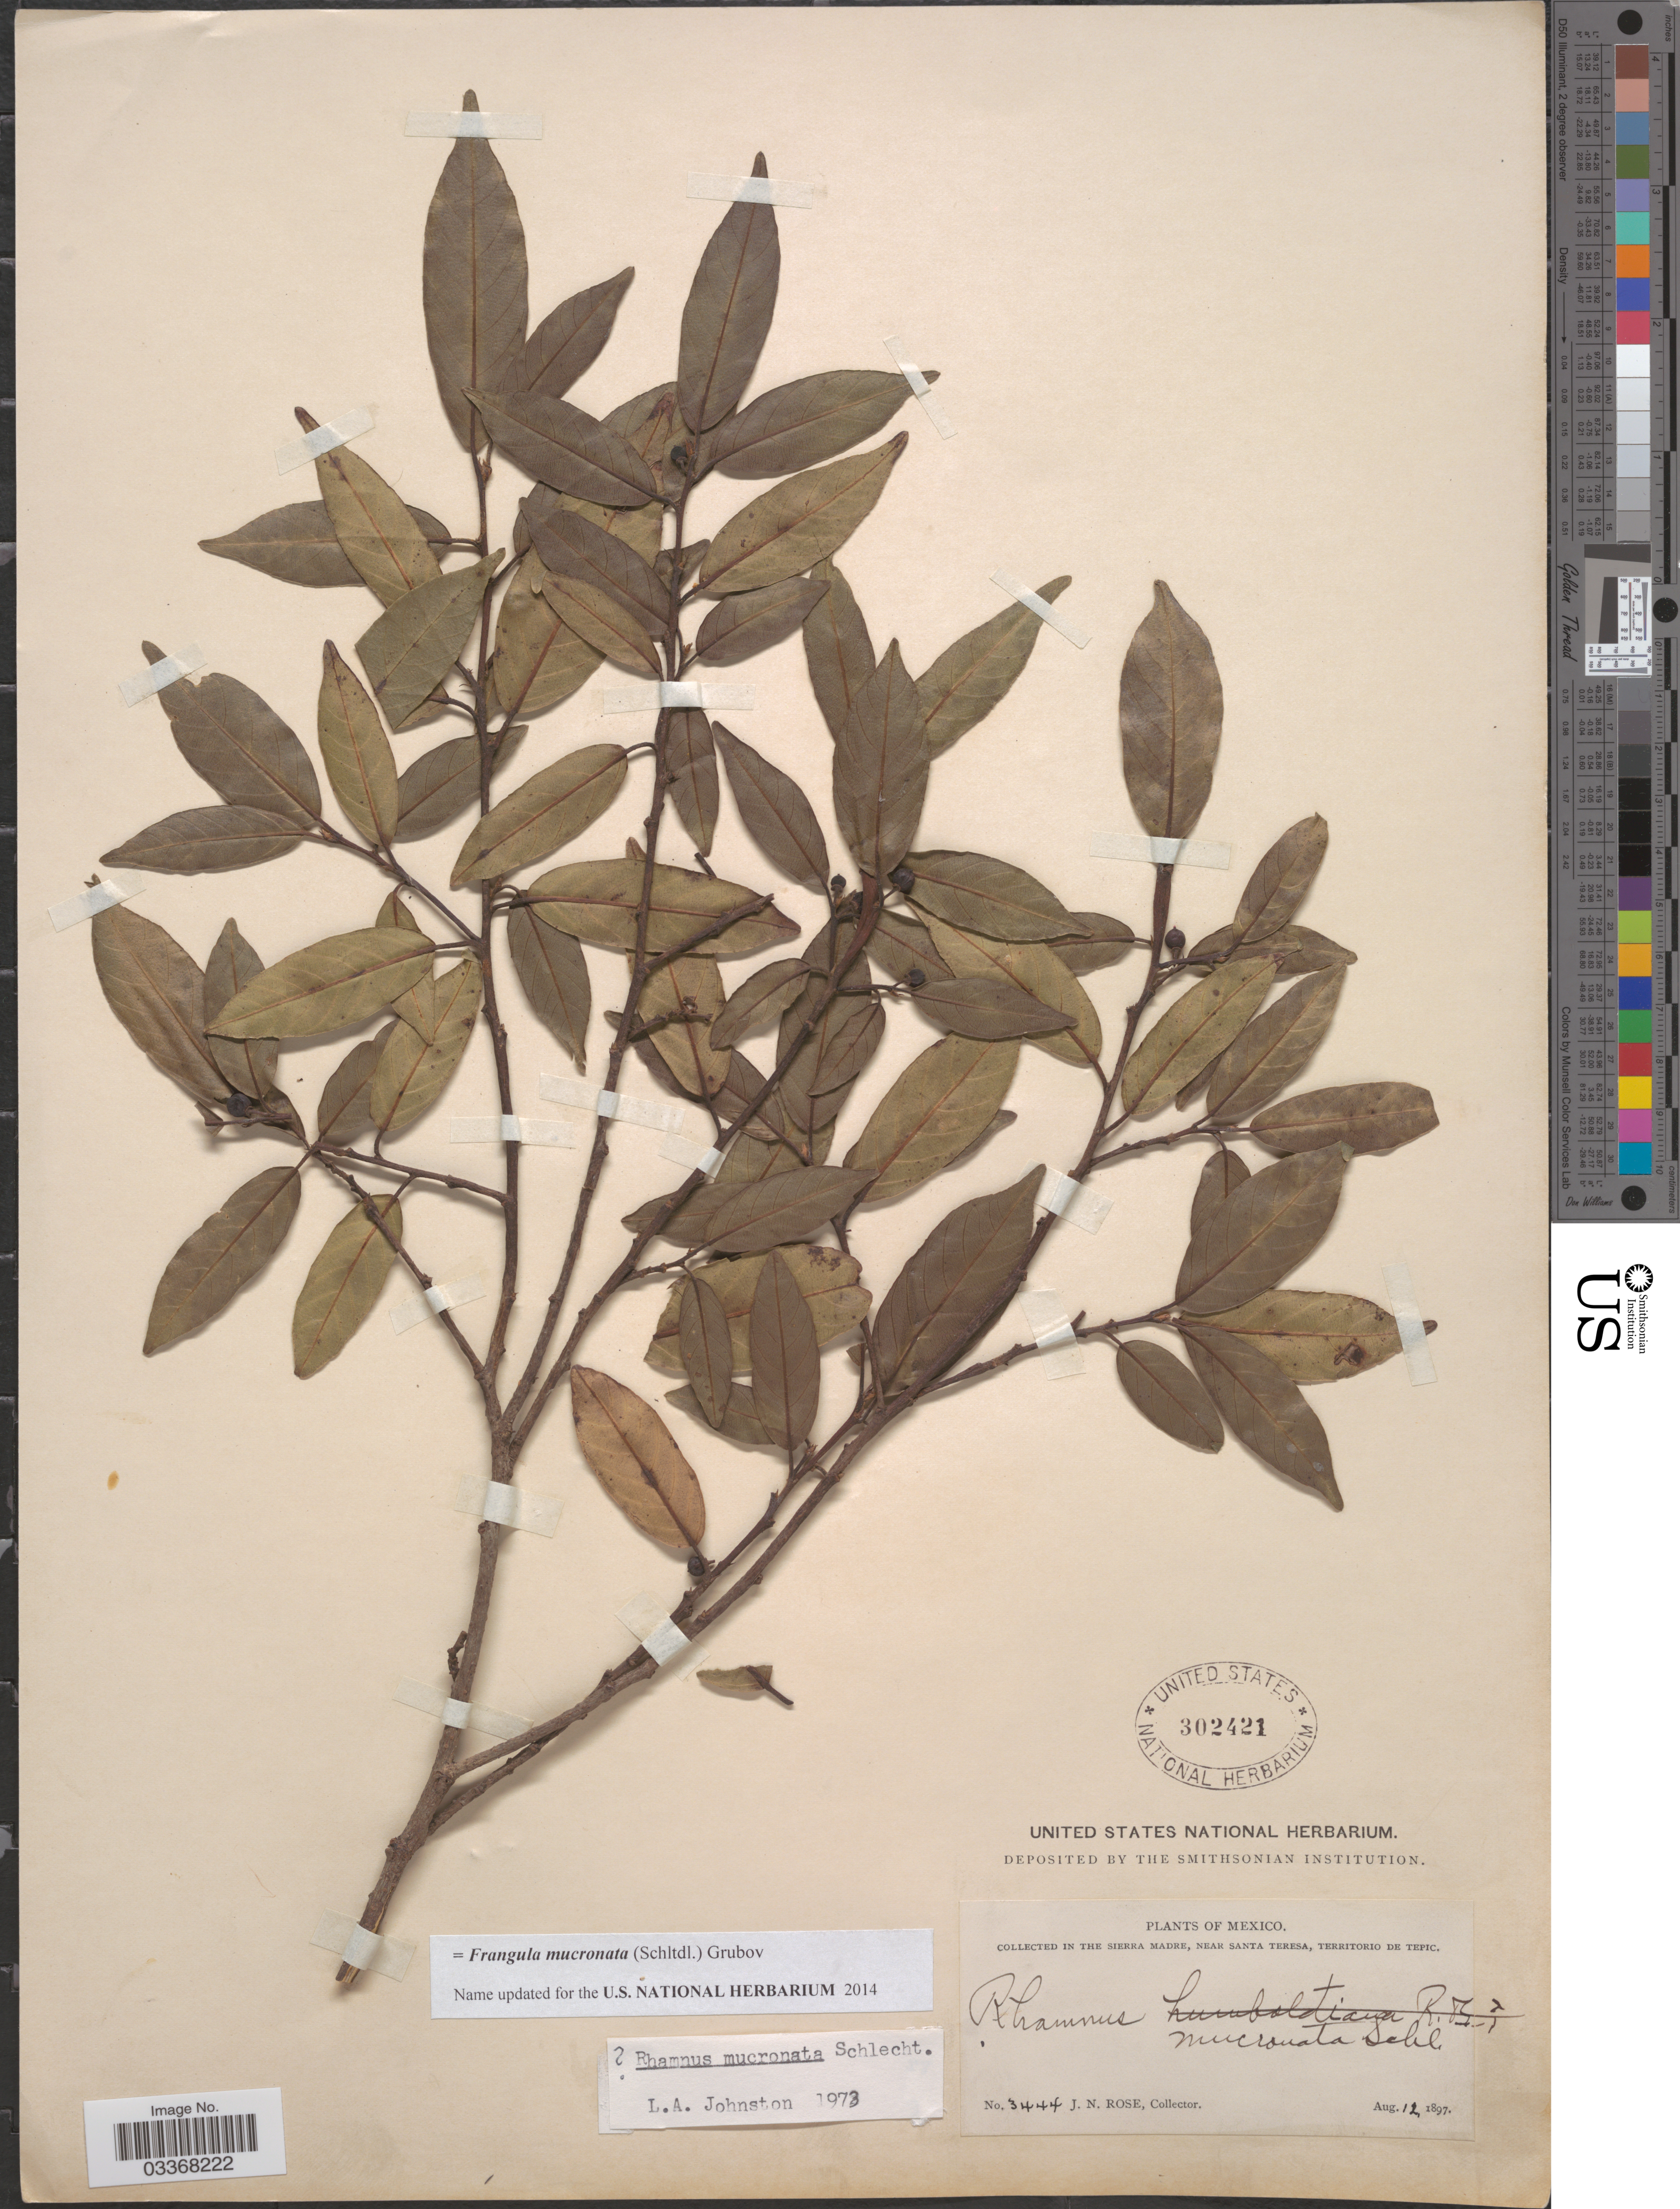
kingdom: Plantae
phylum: Tracheophyta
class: Magnoliopsida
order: Rosales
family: Rhamnaceae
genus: Frangula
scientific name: Frangula mucronata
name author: (Schltdl.) Grubov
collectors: J. N. Rose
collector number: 3444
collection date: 1897-08-12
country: Mexico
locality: In the Sierra Madre, near Santa Teresa, Territorio de Tepic.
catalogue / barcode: US 302421